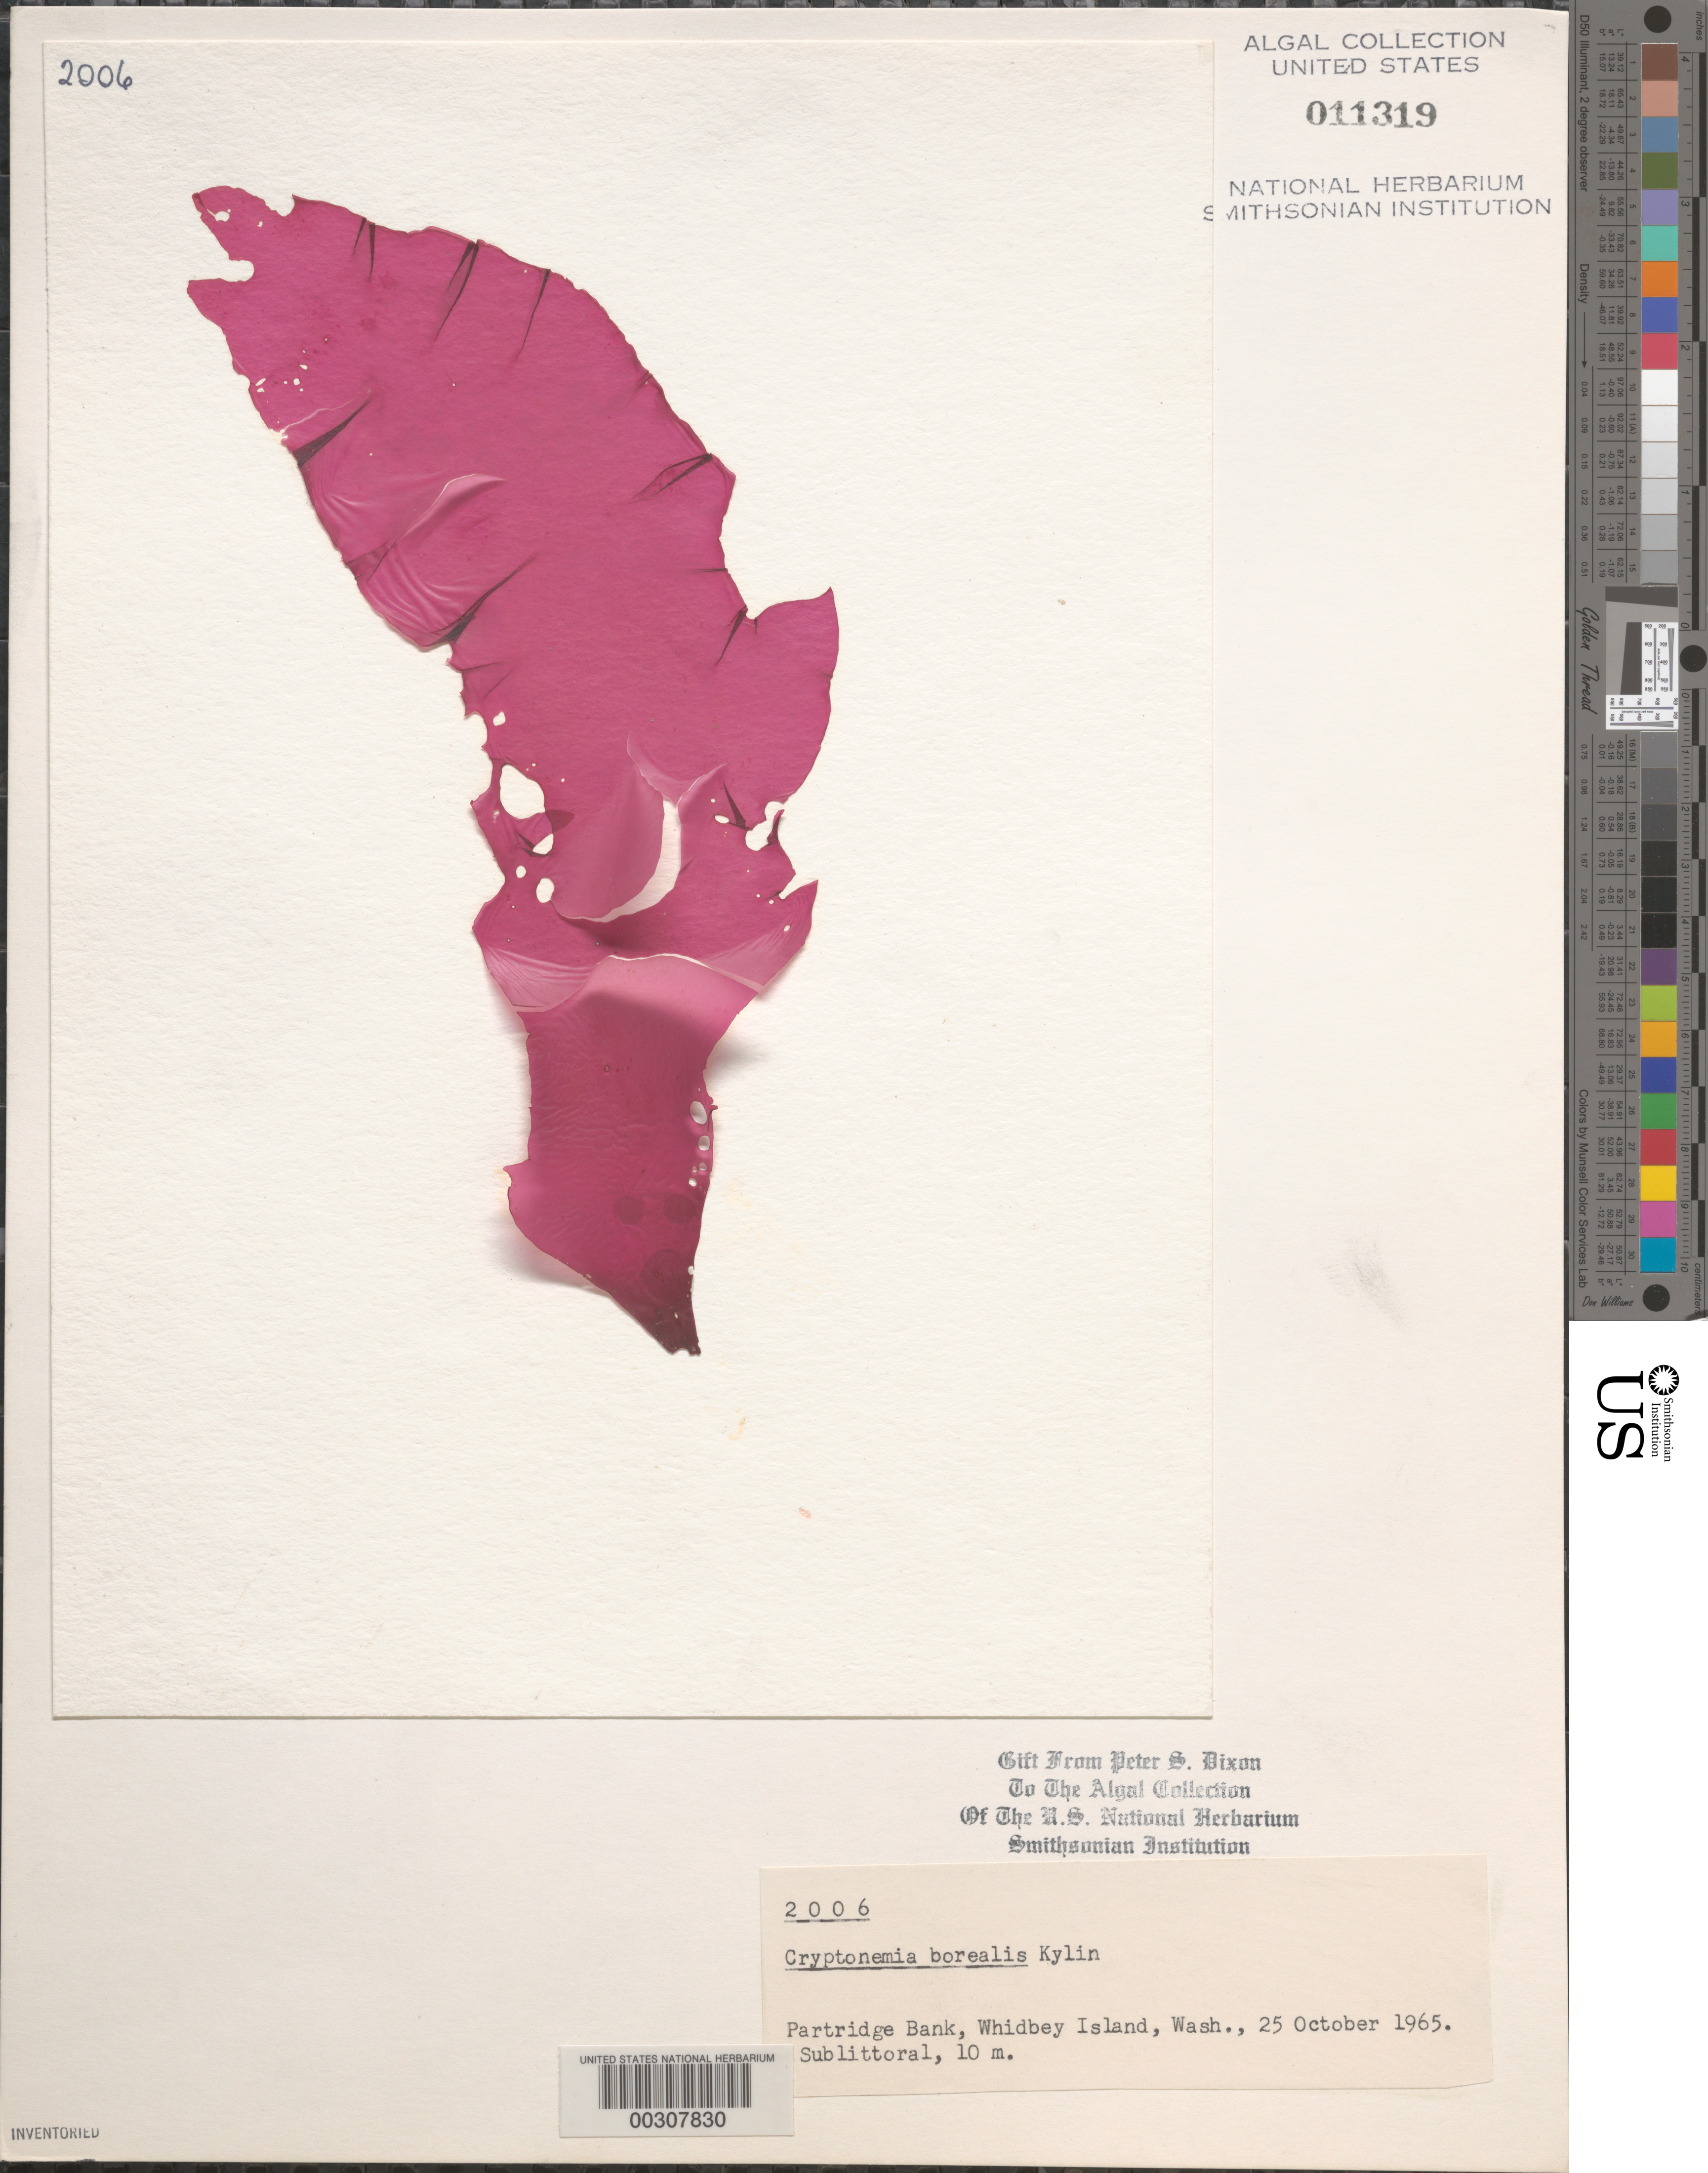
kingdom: Plantae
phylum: Rhodophyta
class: Florideophyceae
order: Halymeniales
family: Halymeniaceae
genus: Cryptonemia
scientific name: Cryptonemia borealis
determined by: Dixon, P. S.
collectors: P. S. Dixon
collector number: PSD 2006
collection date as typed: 25 Oct 1965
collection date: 1965-10-25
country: United States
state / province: Washington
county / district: Island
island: Whidbey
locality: Partridge Bank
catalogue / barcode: US 11319